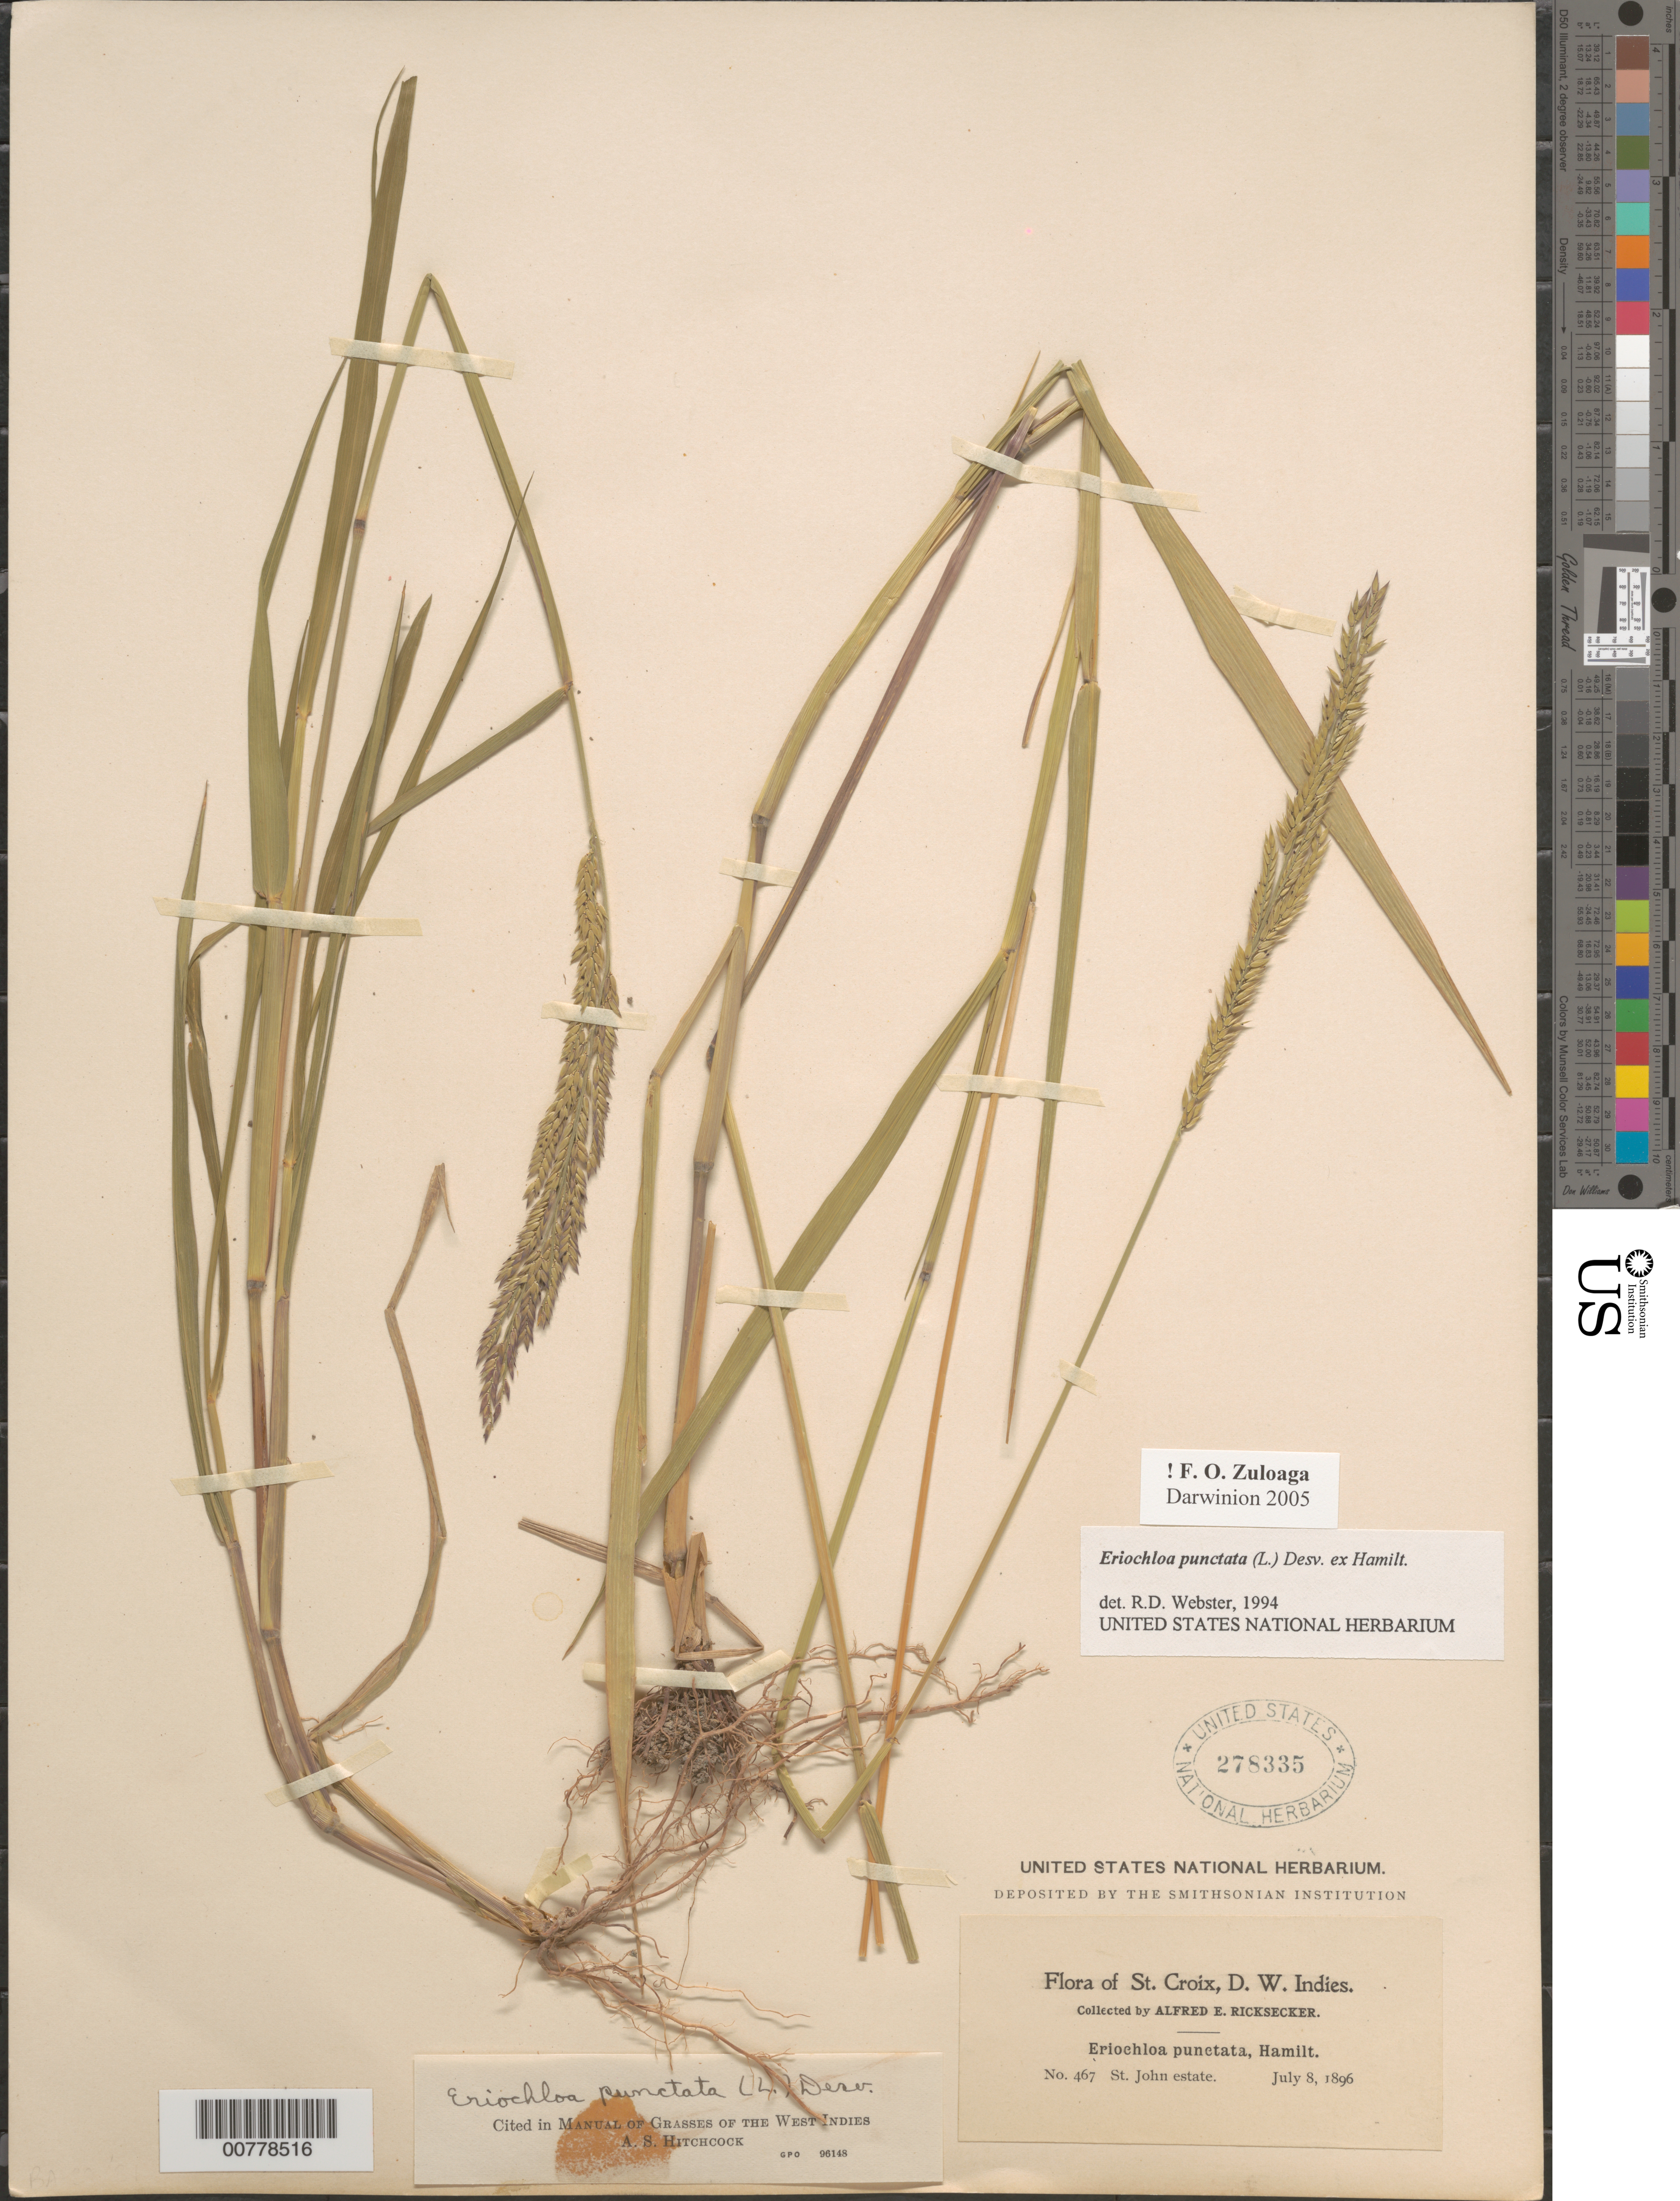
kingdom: Plantae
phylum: Tracheophyta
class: Liliopsida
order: Poales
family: Poaceae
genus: Eriochloa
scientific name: Eriochloa punctata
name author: (L.) Desv. ex Ham.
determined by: Webster, Robert D.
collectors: A. E. Ricksecker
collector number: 467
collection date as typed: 08 Jul 1896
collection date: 1896-07-08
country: U.S. Virgin Islands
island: St. Croix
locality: St. Croix; St. John Estate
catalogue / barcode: US 278335